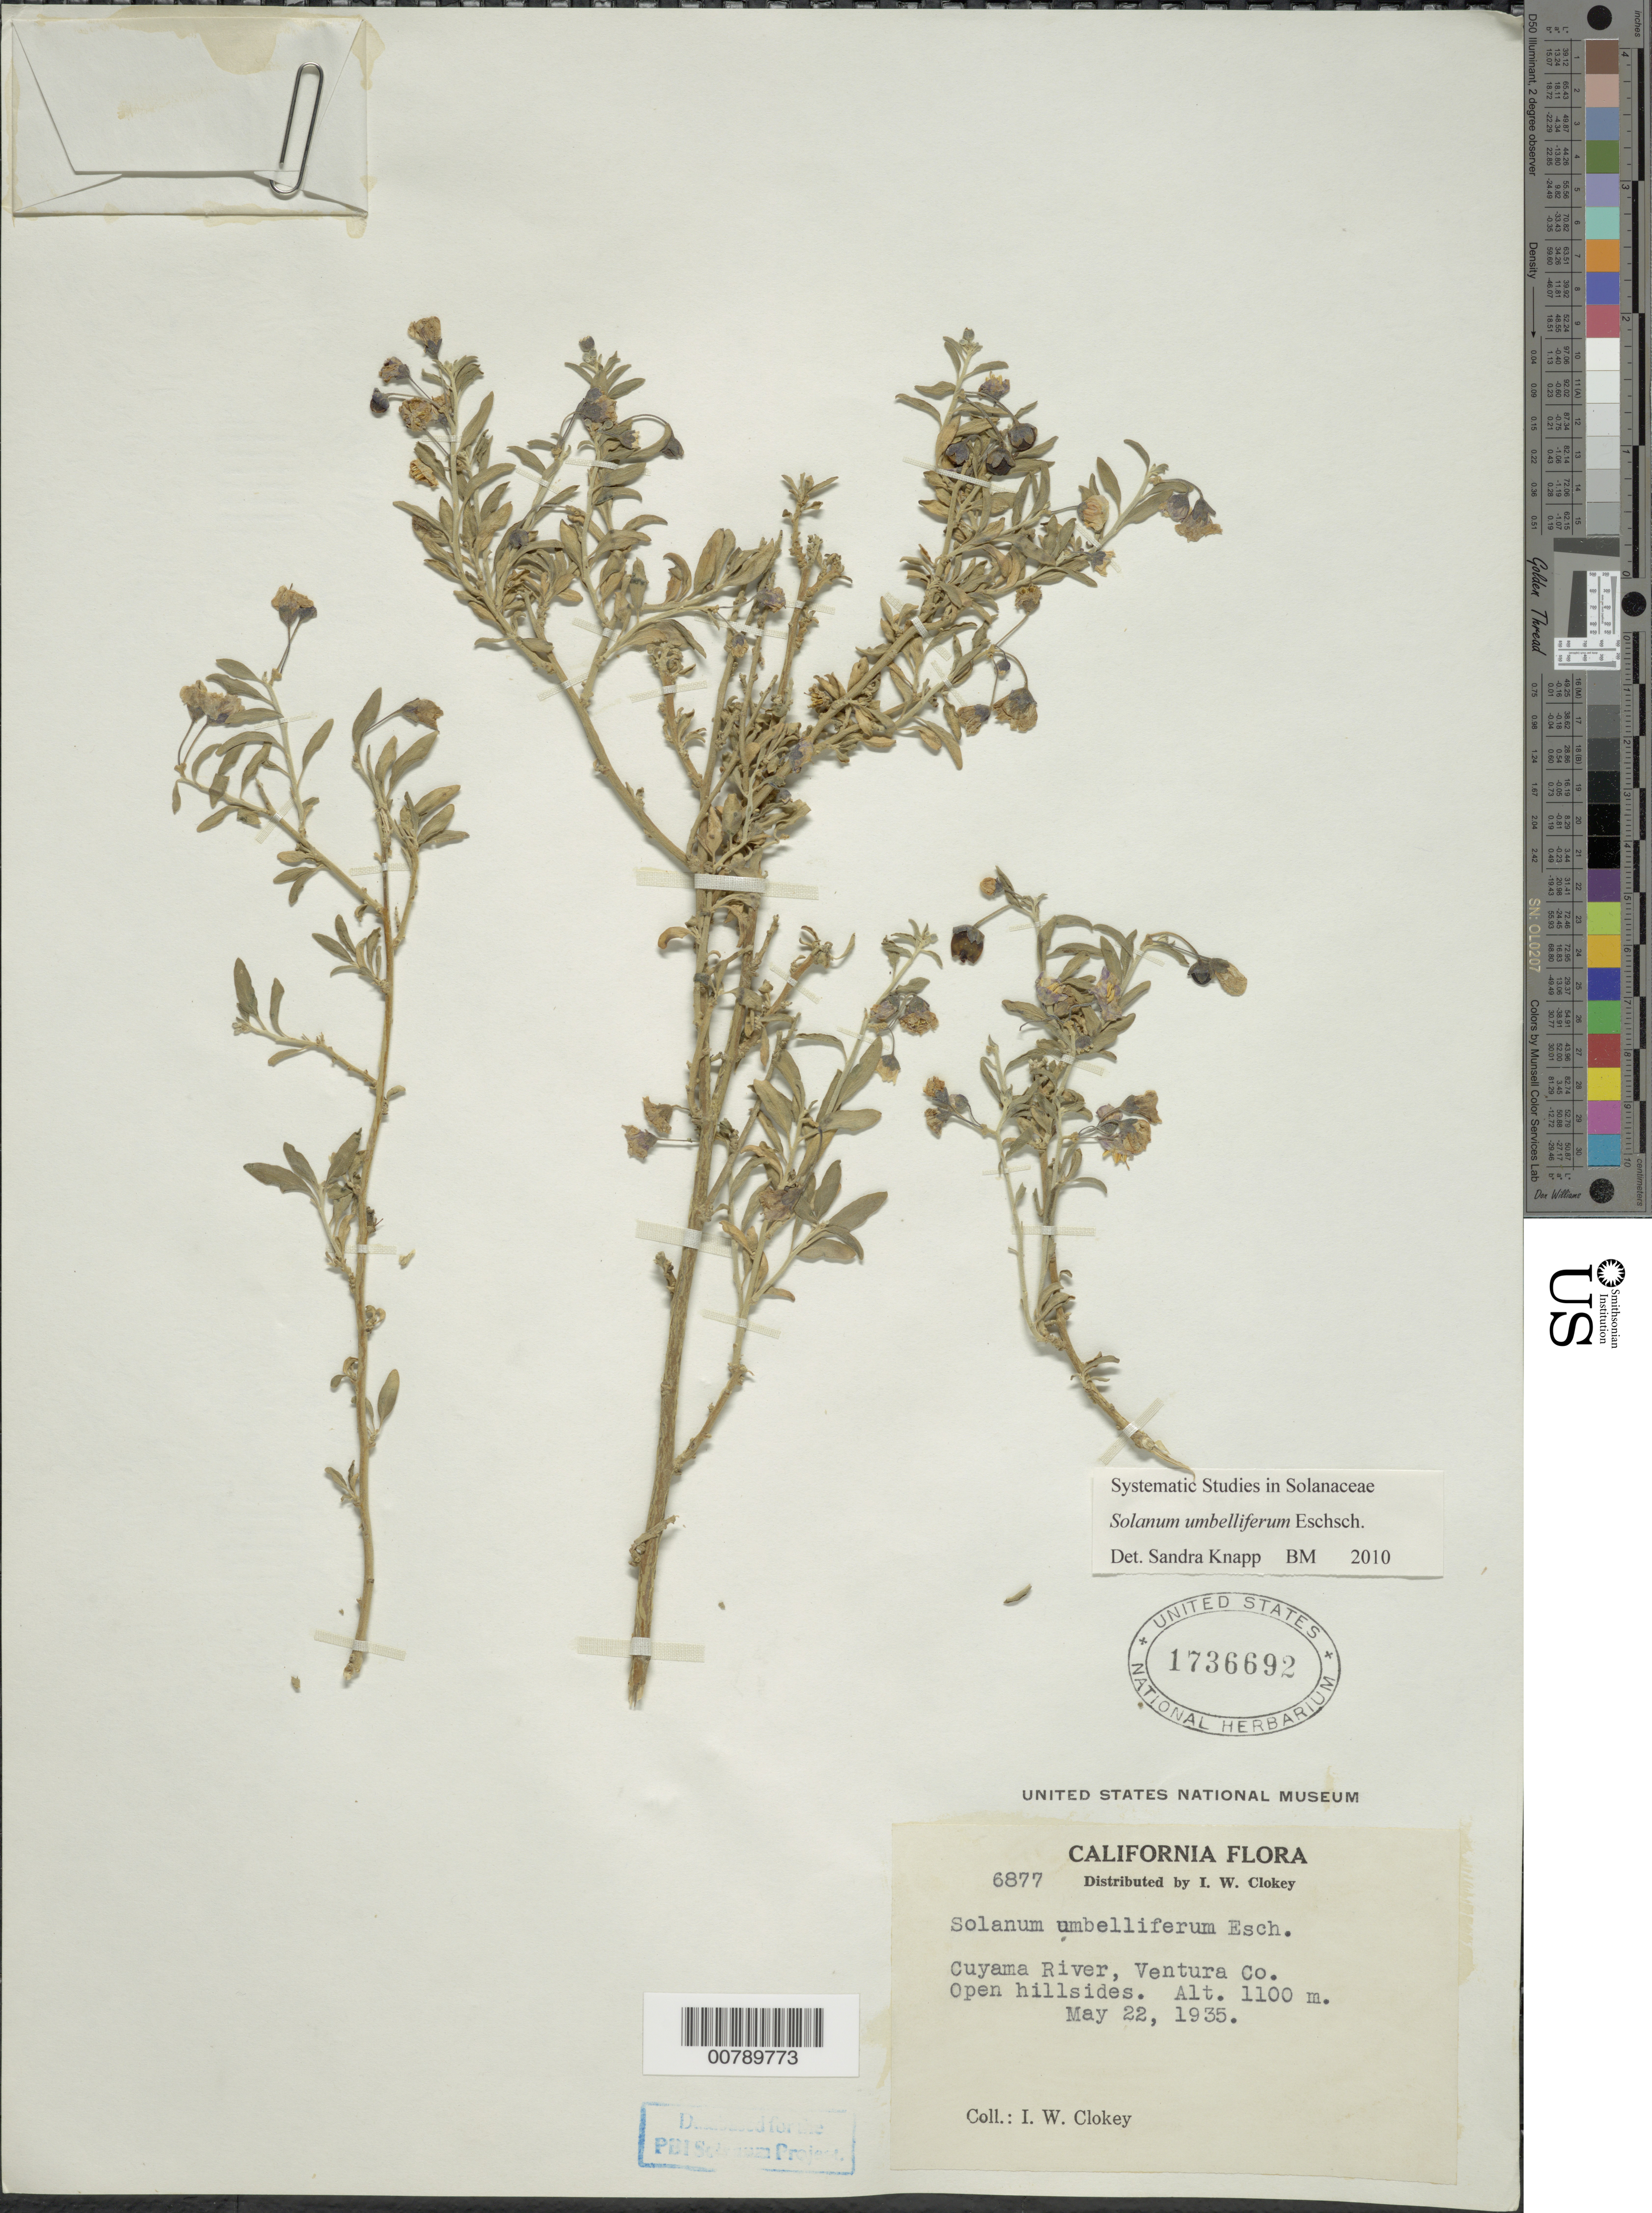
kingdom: Plantae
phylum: Tracheophyta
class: Magnoliopsida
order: Solanales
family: Solanaceae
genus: Solanum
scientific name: Solanum umbelliferum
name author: Eschsch.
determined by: Knapp, S. D.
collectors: I. W. Clokey & E. G. Anderson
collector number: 6877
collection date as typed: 22 May 1935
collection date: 1935-05-22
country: United States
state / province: California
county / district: Ventura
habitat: open hillsides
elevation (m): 1100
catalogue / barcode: US 1736692